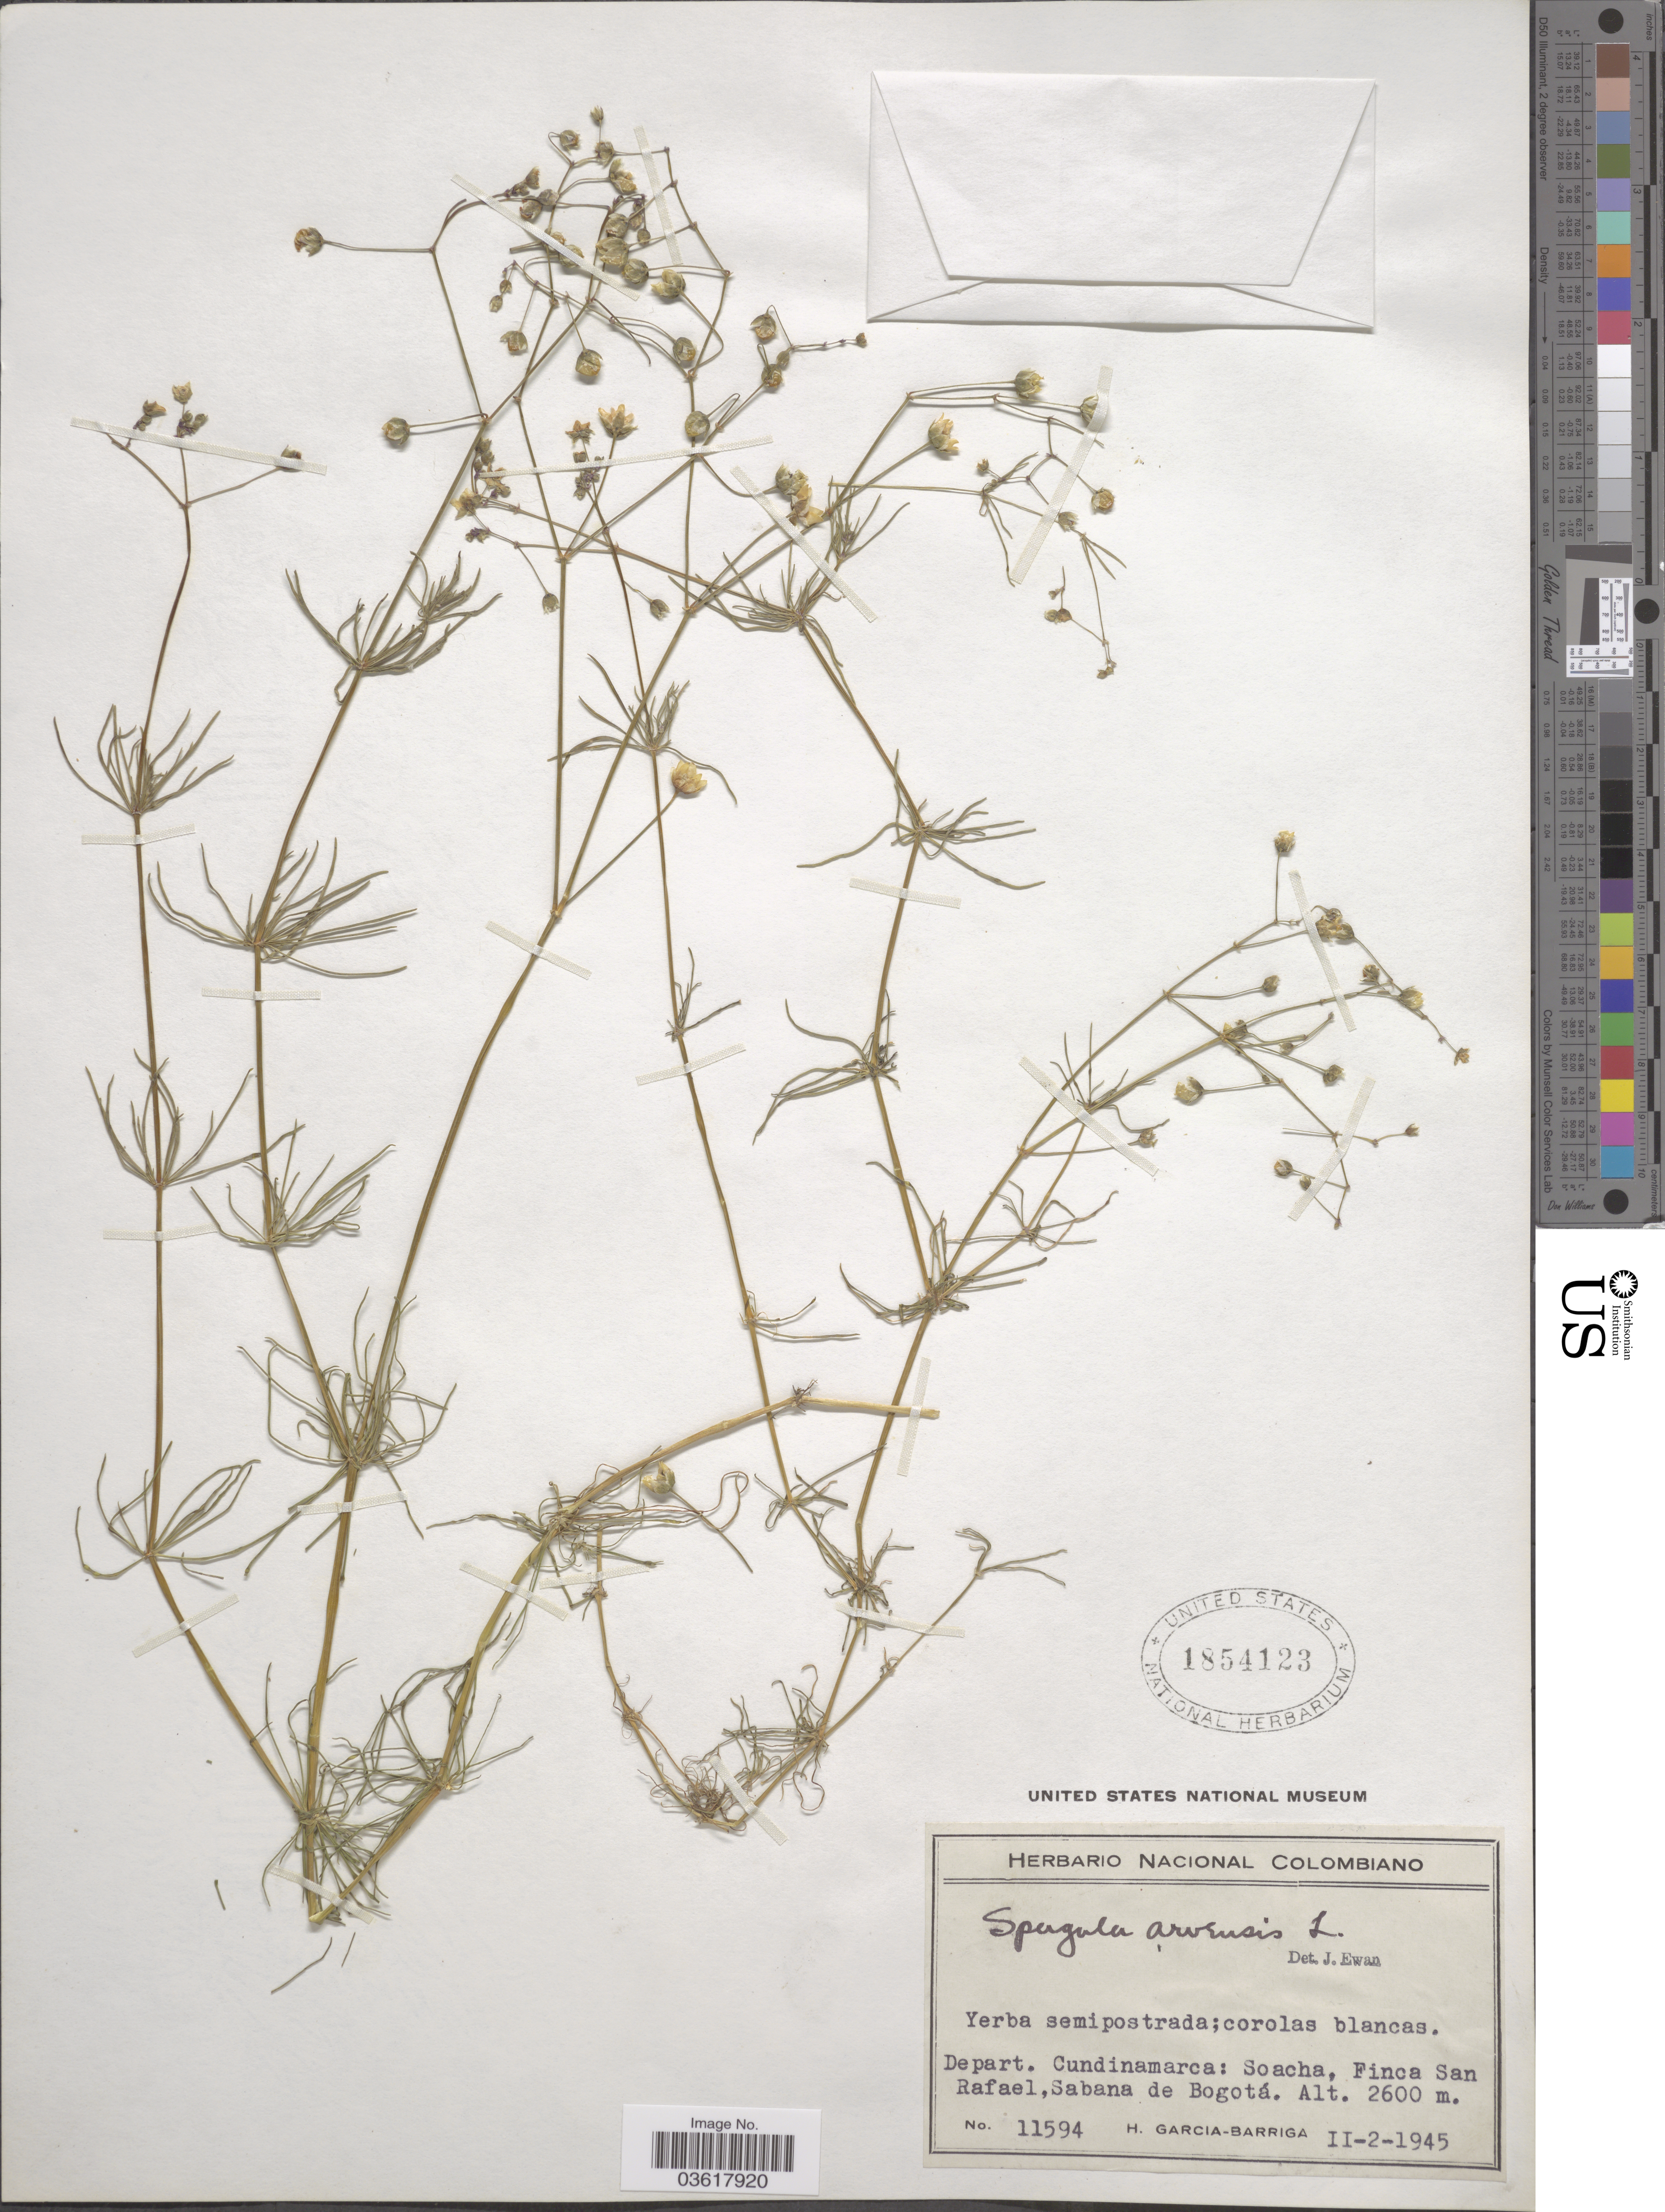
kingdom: Plantae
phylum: Tracheophyta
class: Magnoliopsida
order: Caryophyllales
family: Caryophyllaceae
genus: Spergula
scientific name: Spergula arvensis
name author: L.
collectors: H. García Barriga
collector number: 11594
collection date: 1945-02-02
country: Colombia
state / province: Cundinamarca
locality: Depart. Cundinamarca: Soacha, Finca San Rafael, Sabana de Bogotá.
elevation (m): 2600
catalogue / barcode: US 1854123